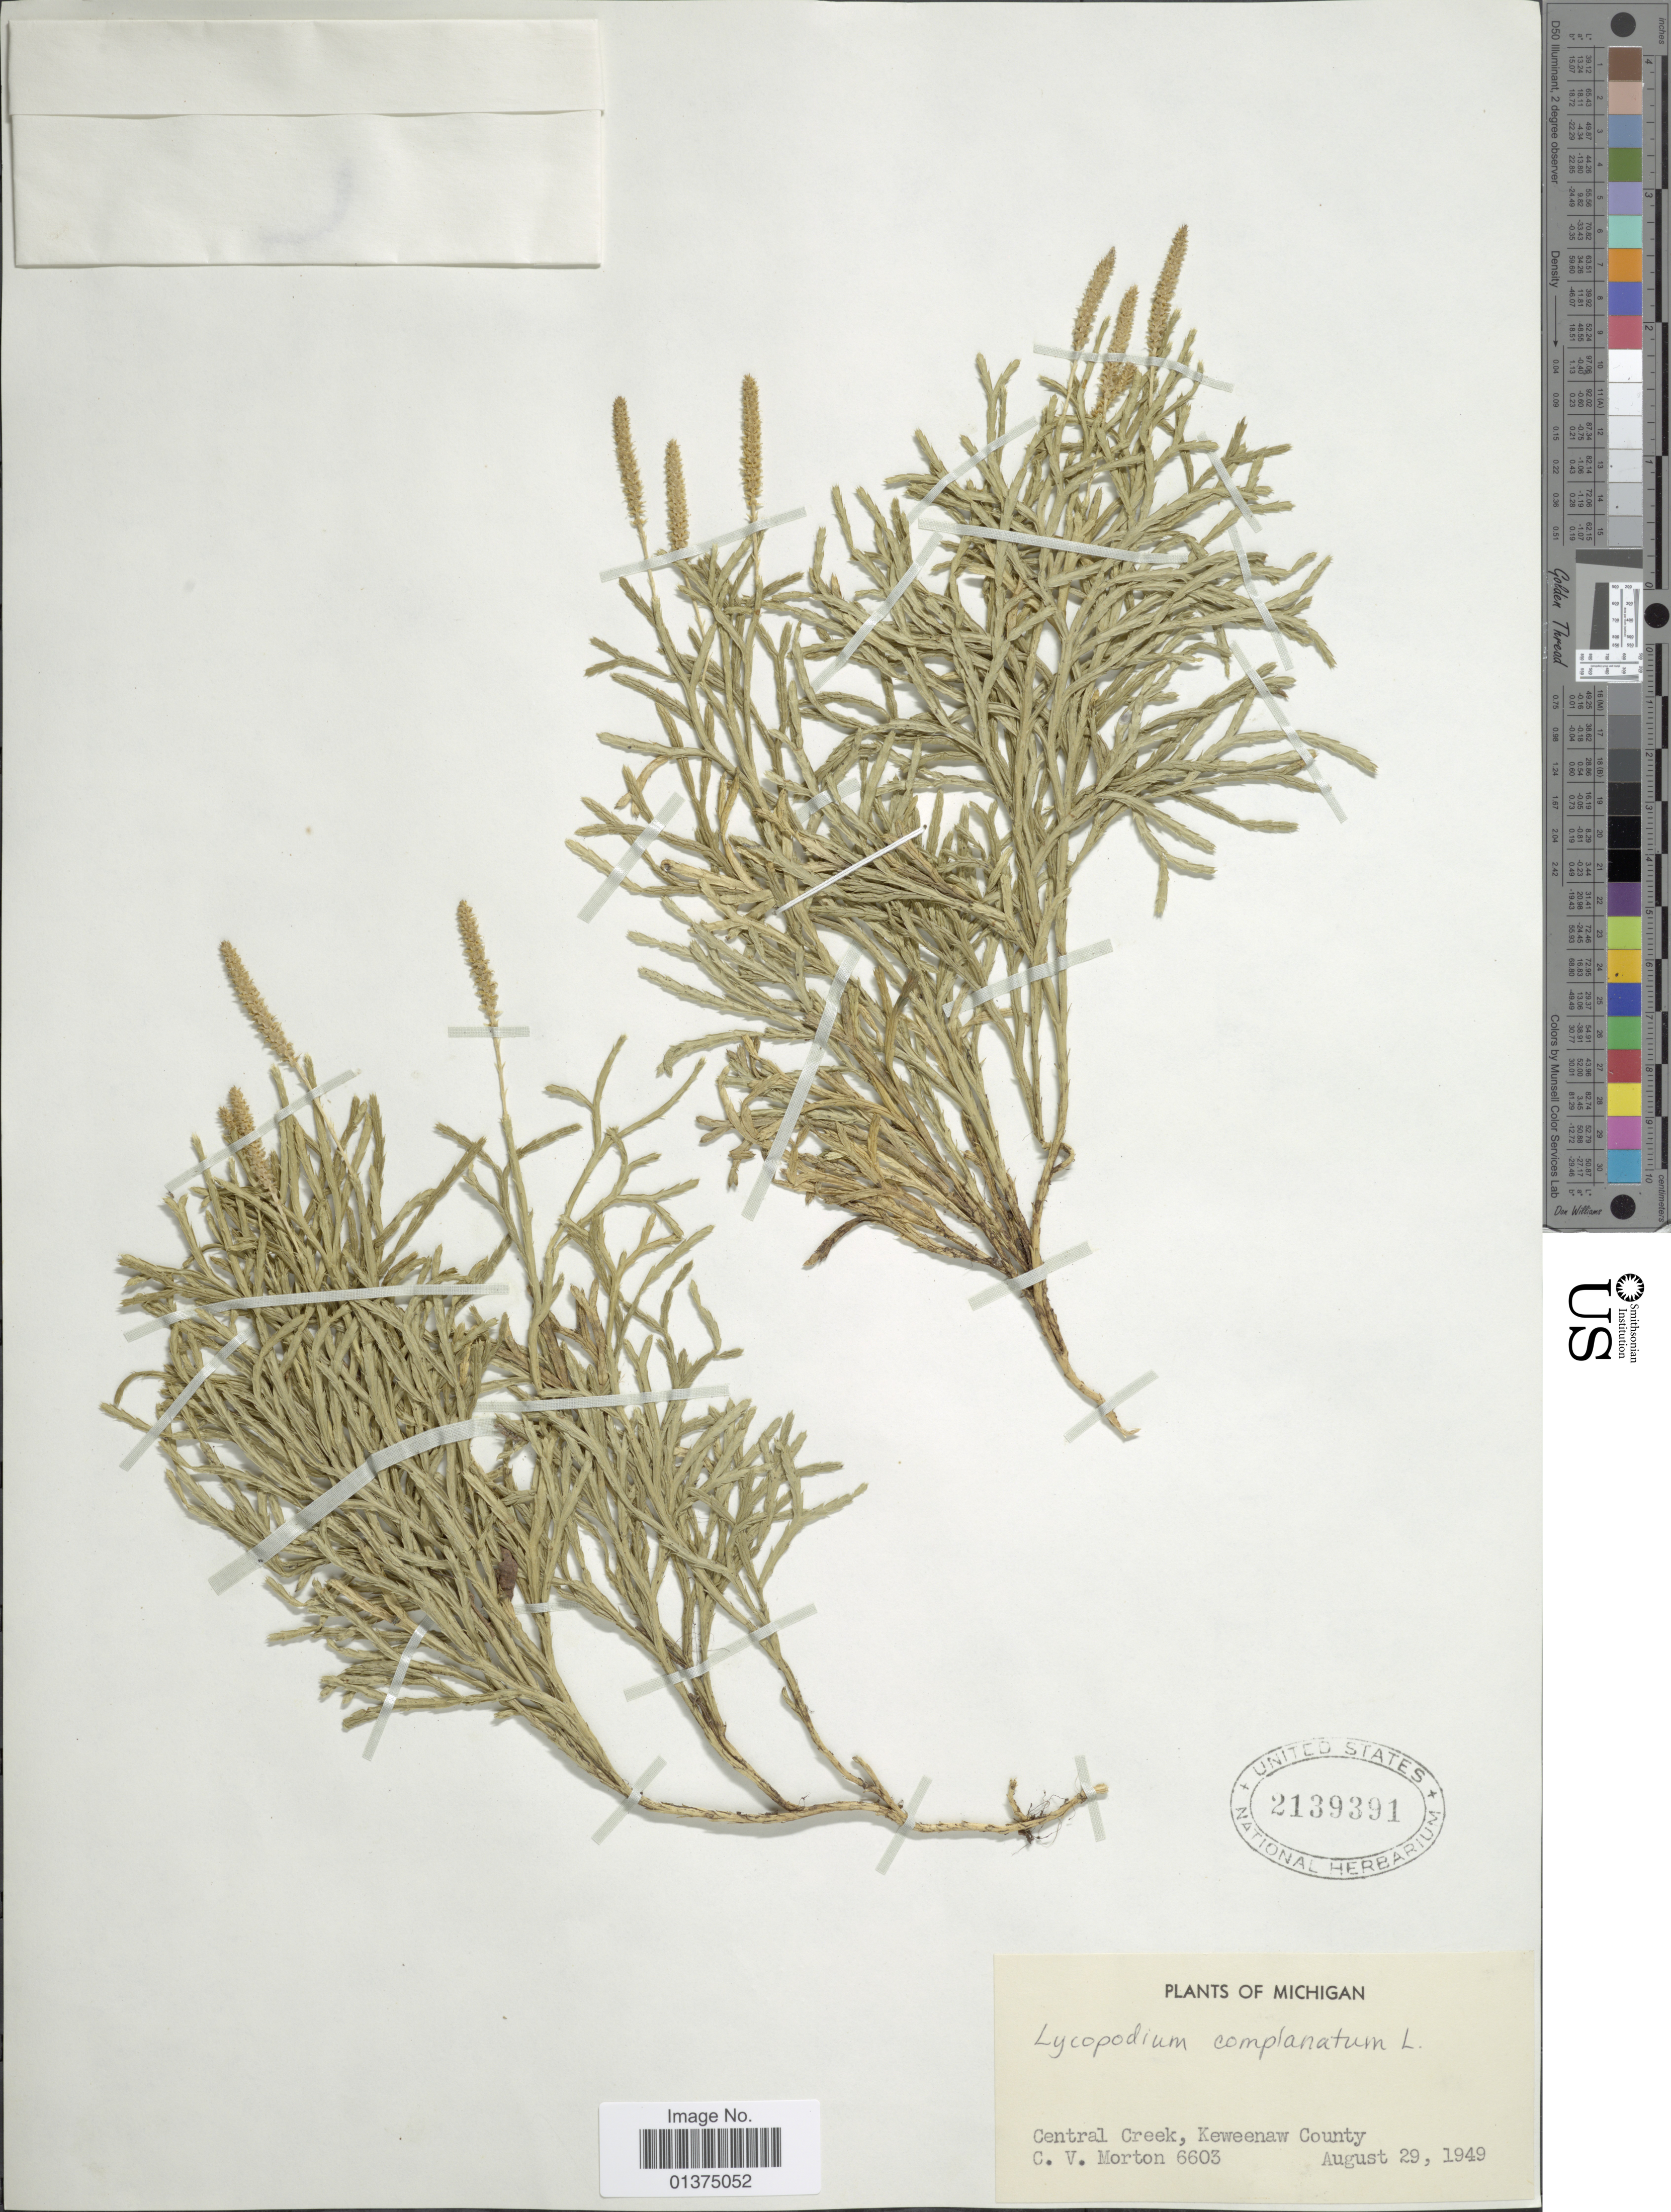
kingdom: Plantae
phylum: Tracheophyta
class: Lycopodiopsida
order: Lycopodiales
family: Lycopodiaceae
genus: Diphasiastrum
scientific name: Diphasiastrum complanatum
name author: (L.) Holub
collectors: C. V. Morton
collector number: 6603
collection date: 1949-08-29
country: United States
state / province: Michigan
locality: Central Creek, Keweenaw County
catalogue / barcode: US 2139391